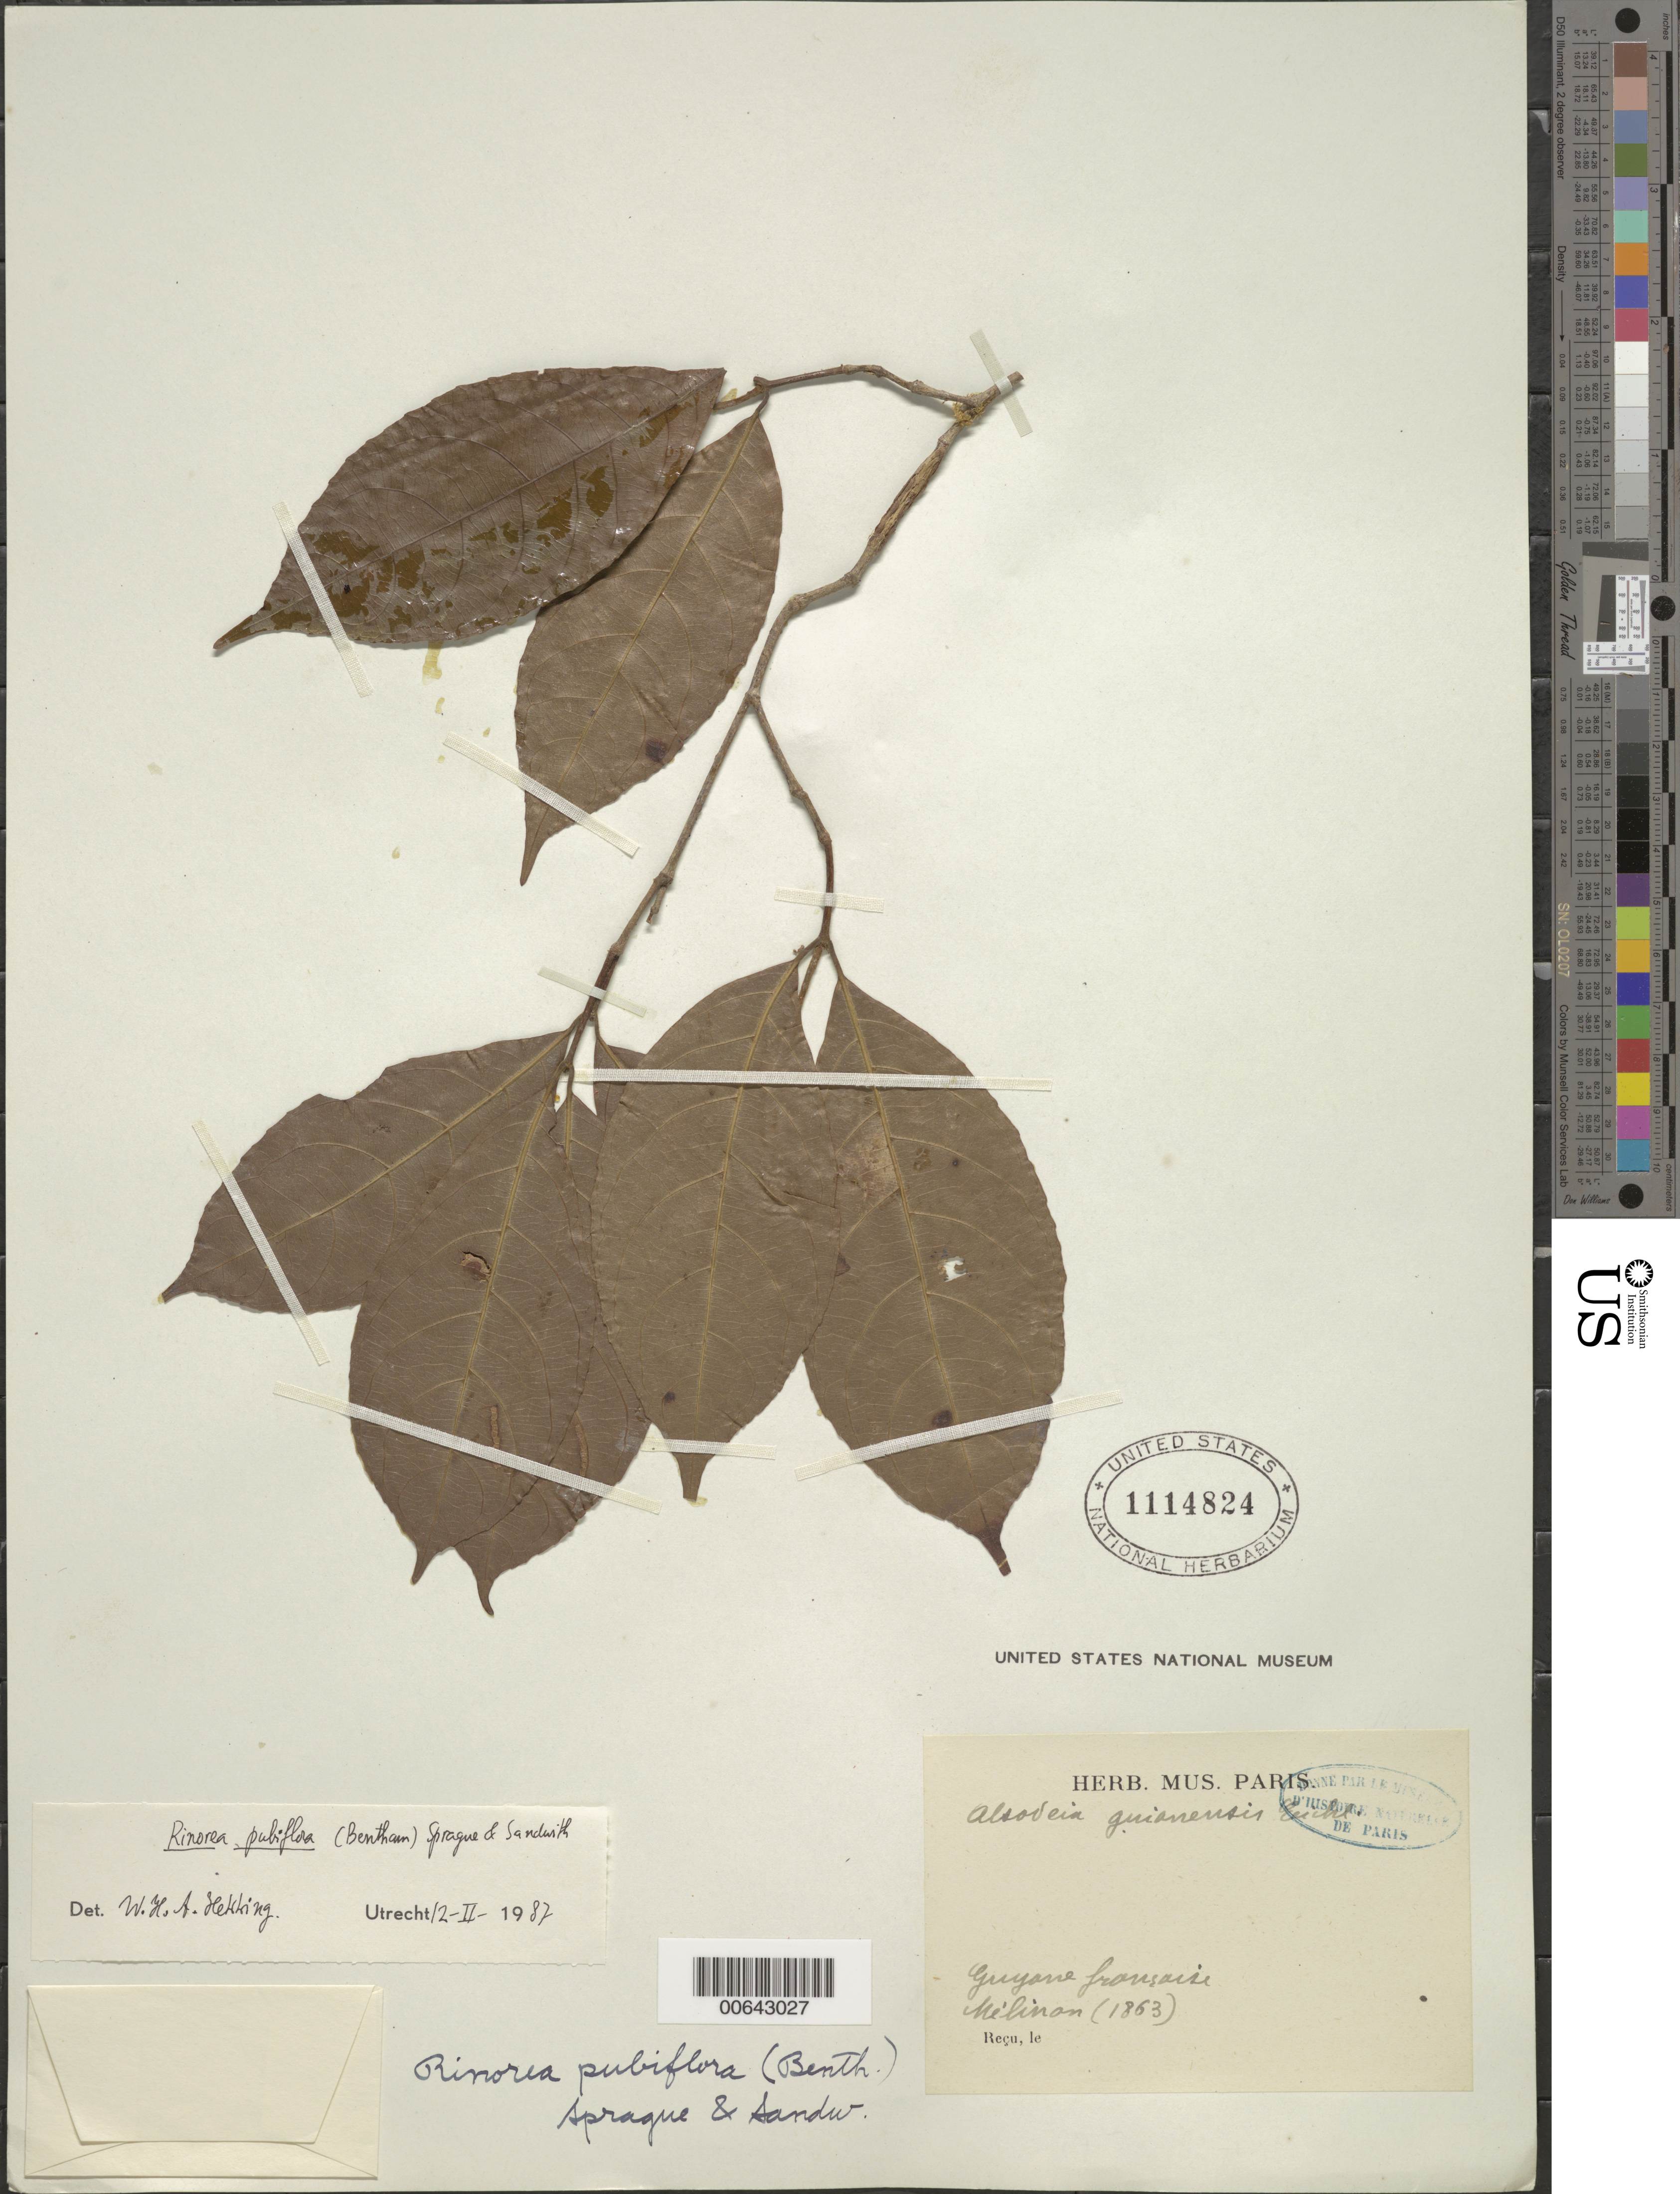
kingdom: Plantae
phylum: Tracheophyta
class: Magnoliopsida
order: Malpighiales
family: Violaceae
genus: Rinorea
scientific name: Rinorea pubiflora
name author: (Benth.) Sprague & Sandwith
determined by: Hekking, W. H. A.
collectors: E. Mélinon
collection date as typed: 1863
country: French Guiana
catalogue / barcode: US 1114824